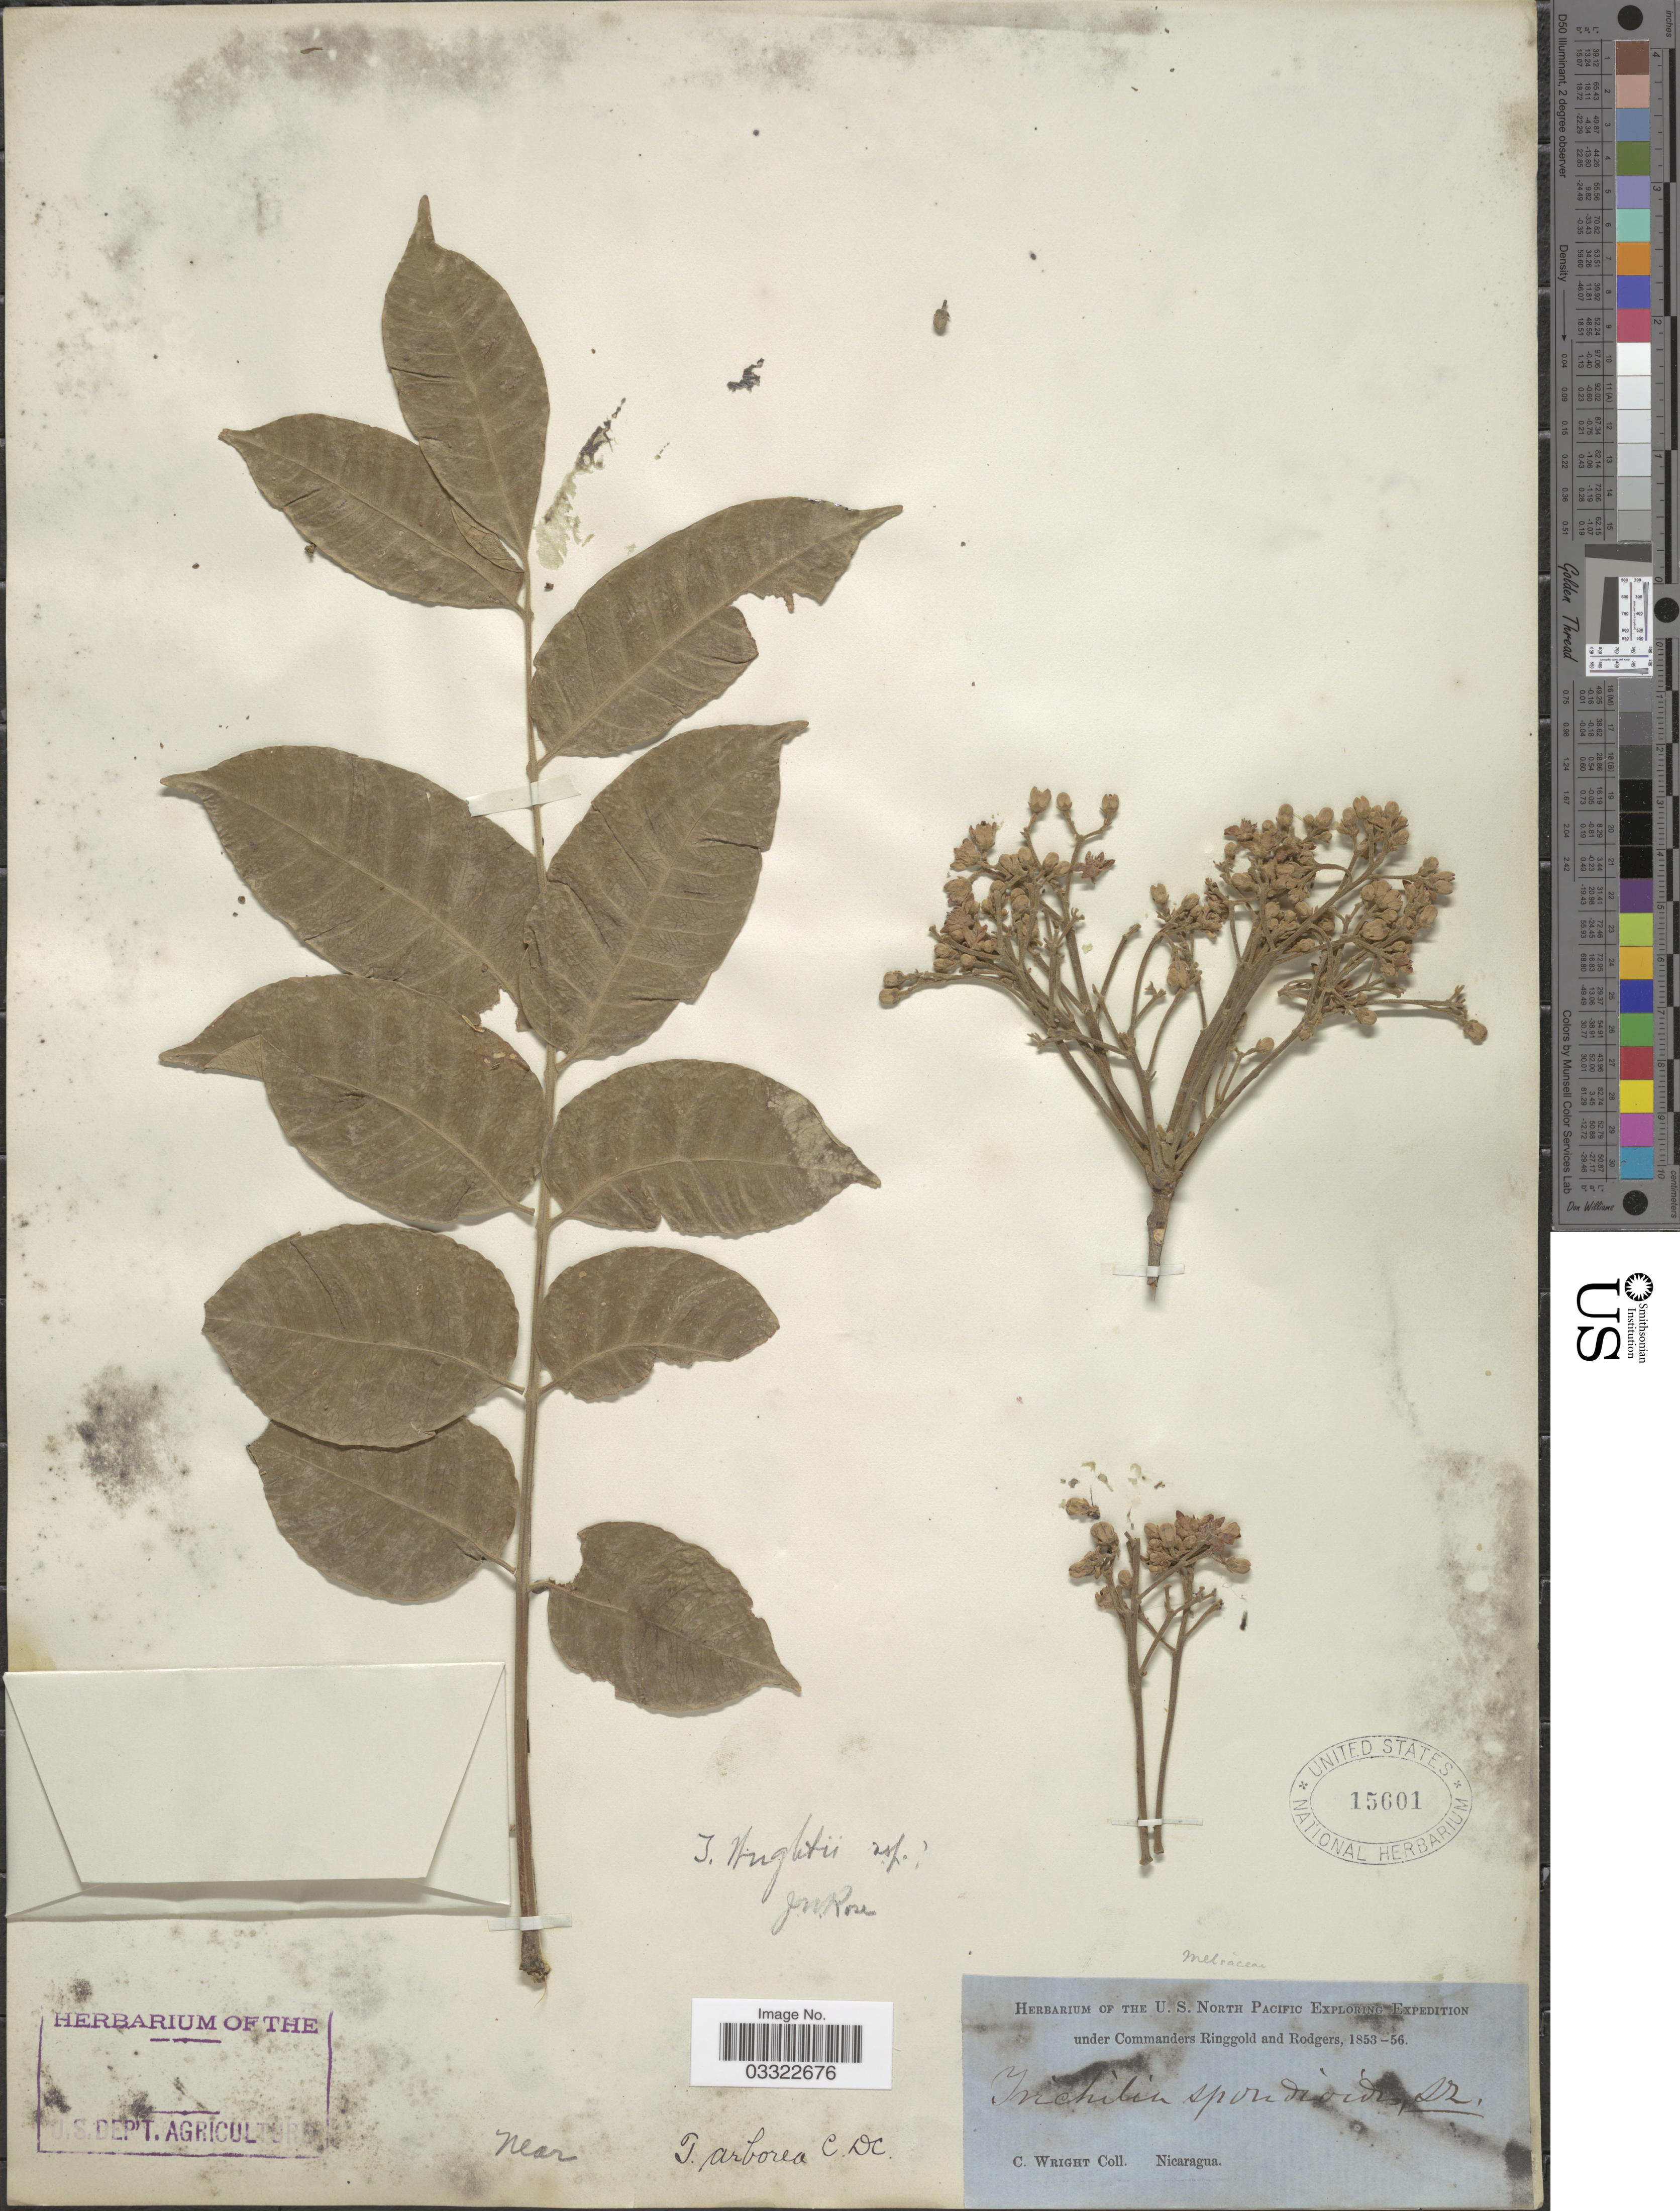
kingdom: Plantae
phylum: Tracheophyta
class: Magnoliopsida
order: Sapindales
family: Meliaceae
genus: Trichilia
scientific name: Trichilia terminalis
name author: Jacq.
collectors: C. Wright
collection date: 1853/1856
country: Nicaragua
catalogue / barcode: US 15601